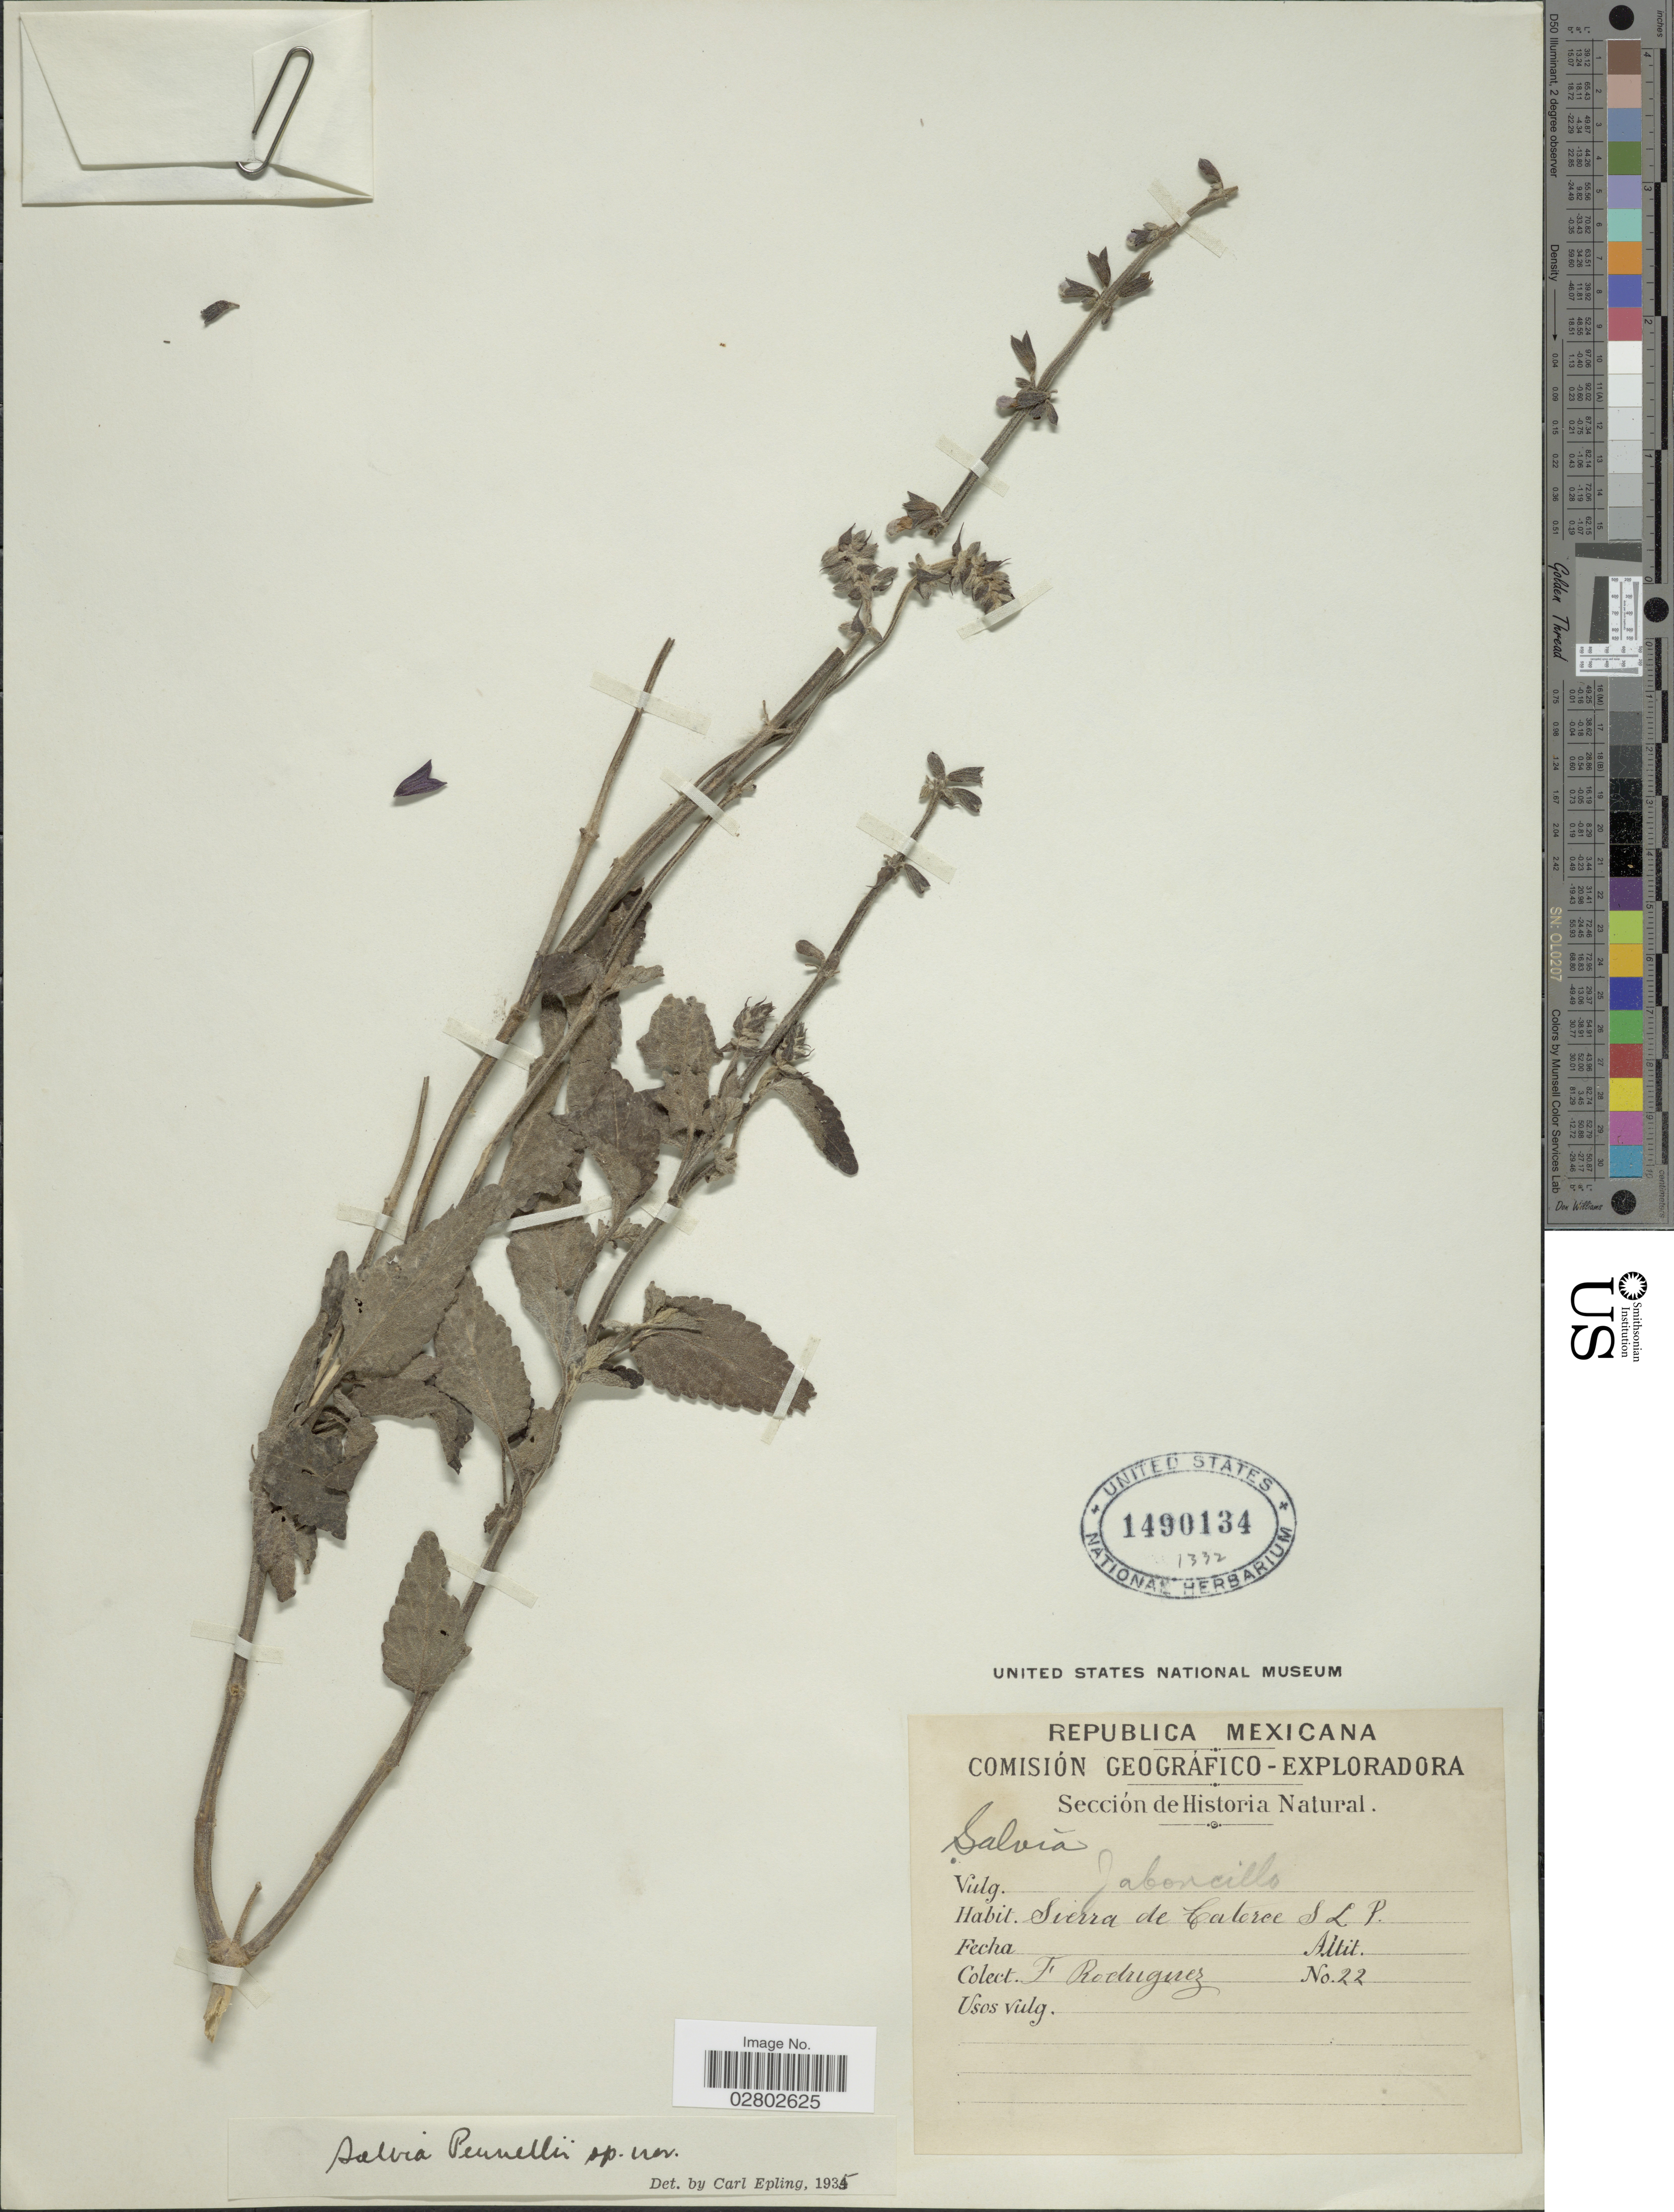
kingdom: Plantae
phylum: Tracheophyta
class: Magnoliopsida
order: Lamiales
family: Lamiaceae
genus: Salvia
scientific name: Salvia pennellii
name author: Epling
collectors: F. Rodriguez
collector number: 22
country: Mexico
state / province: San Luis Potosí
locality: Sierra de Catorce S.L.P.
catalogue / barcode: US 1490134